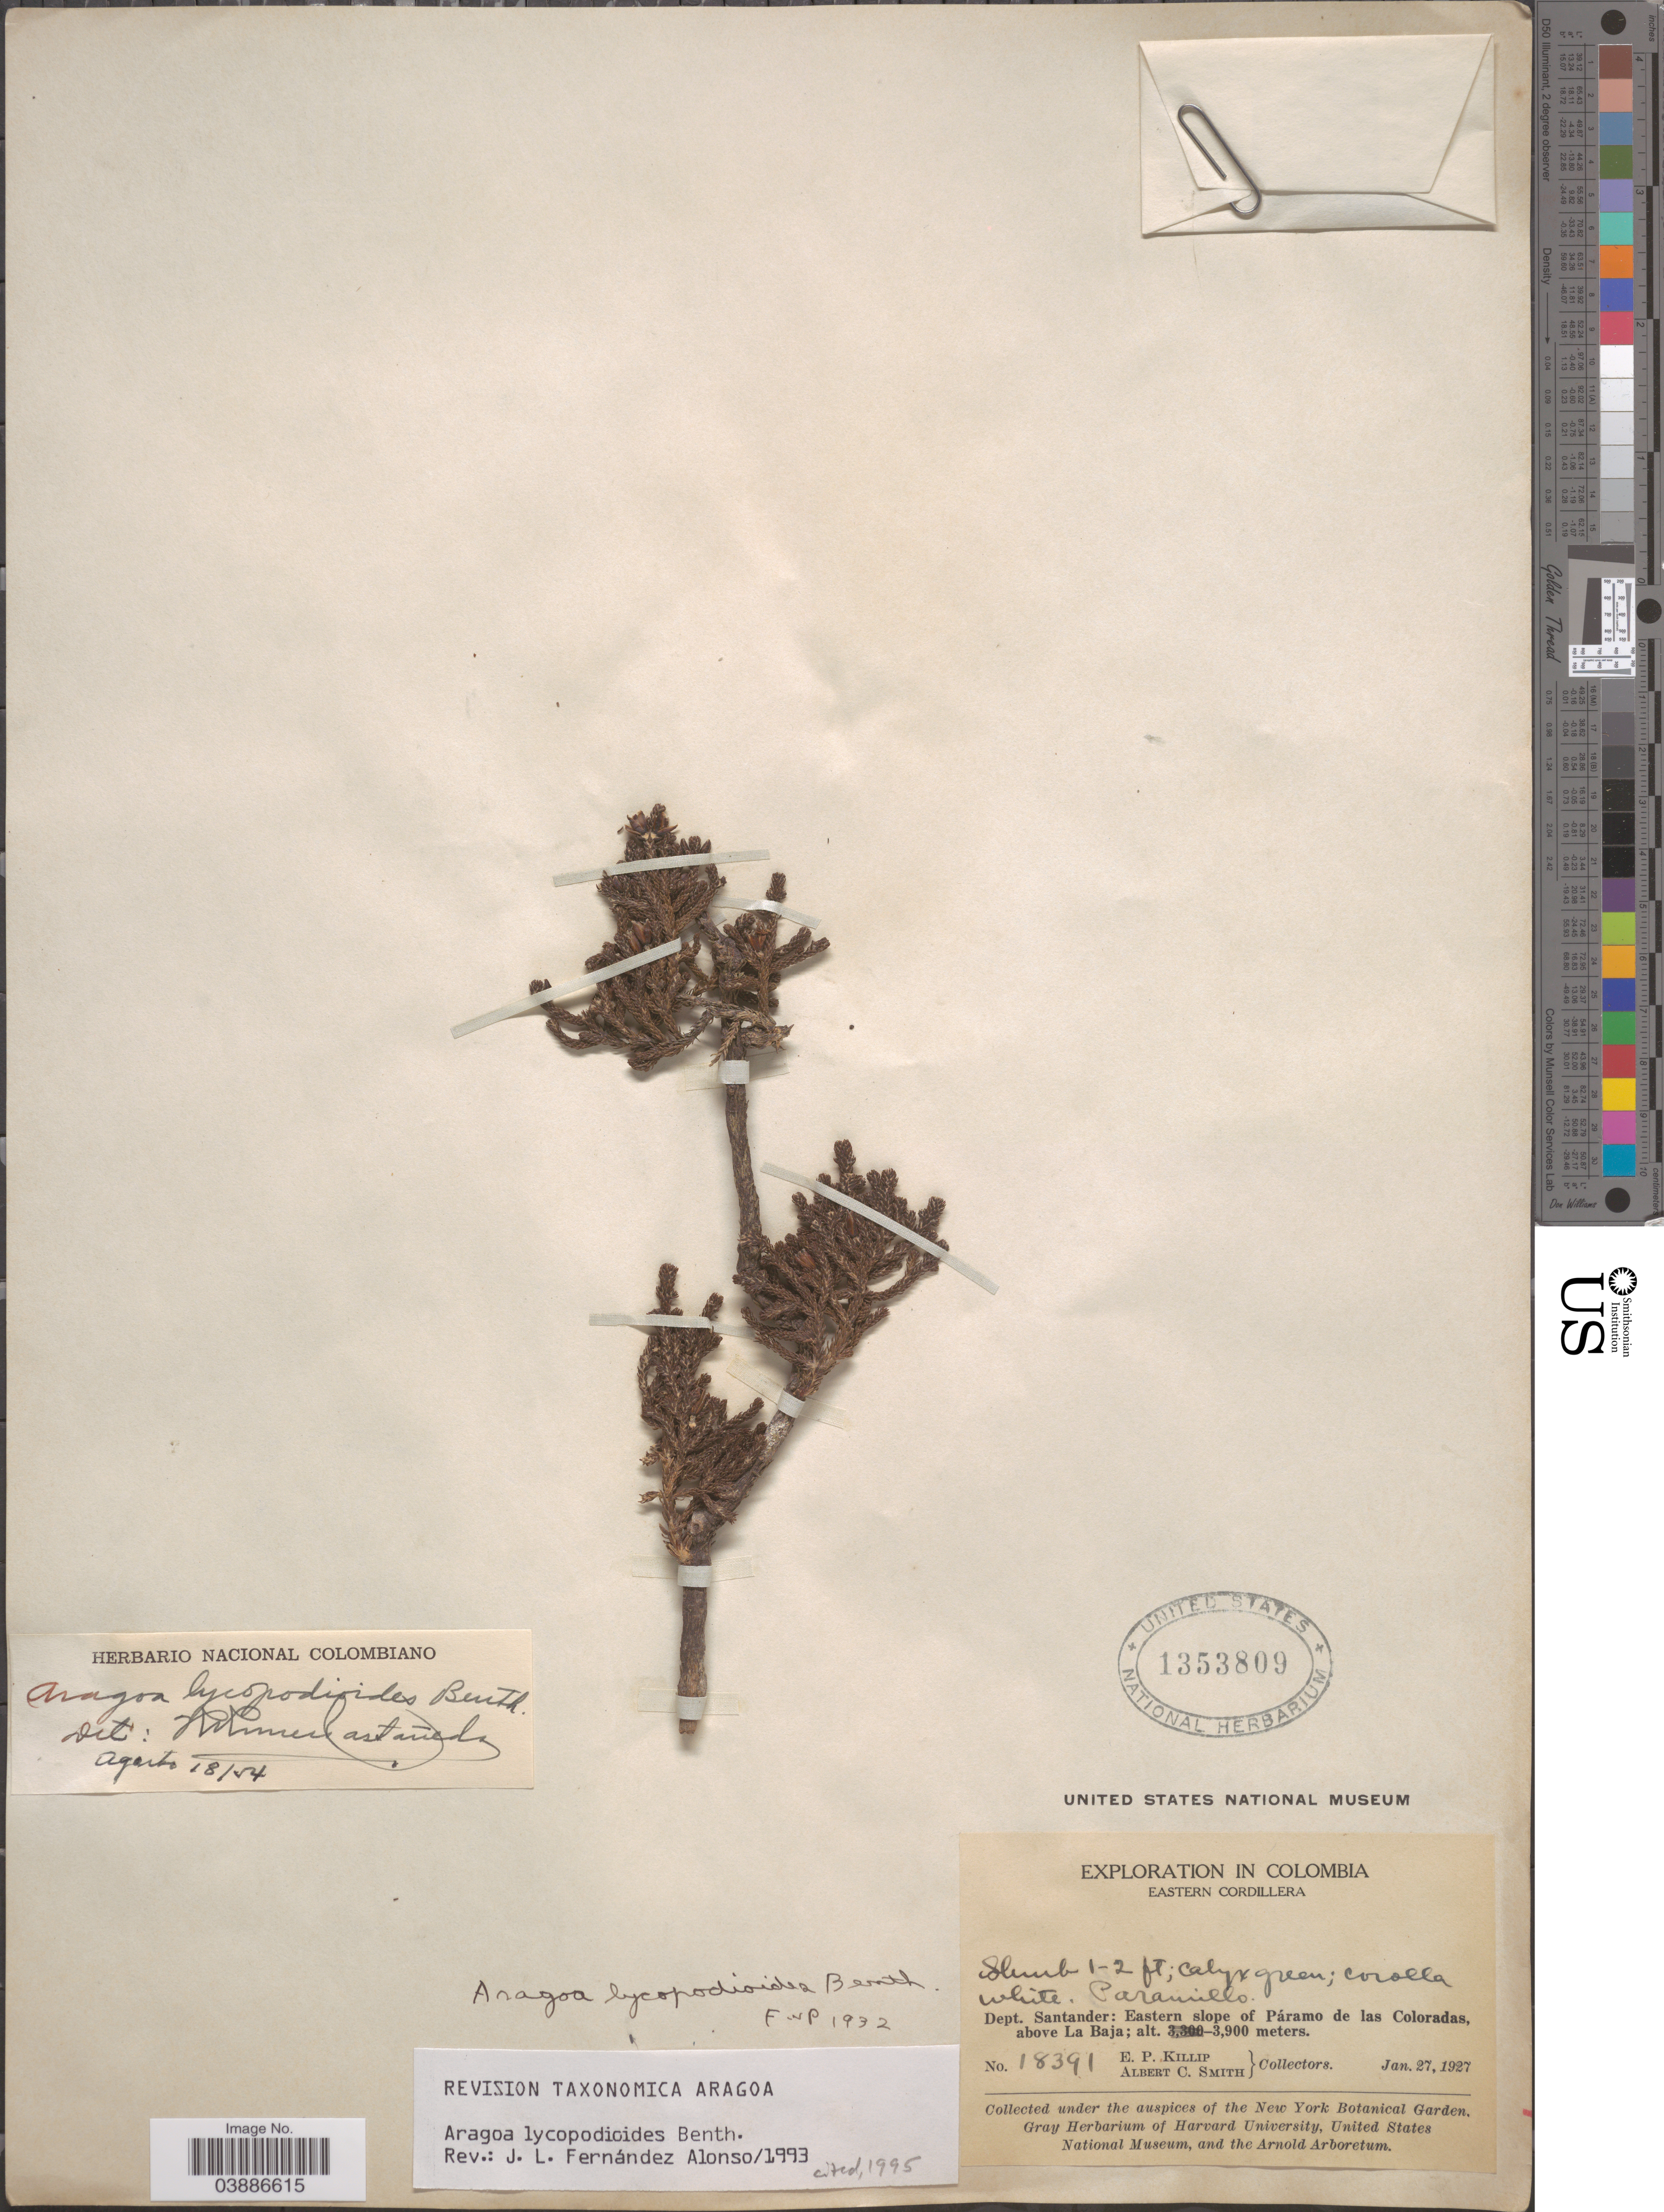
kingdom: Plantae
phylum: Tracheophyta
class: Magnoliopsida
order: Lamiales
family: Plantaginaceae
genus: Aragoa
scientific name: Aragoa lycopodioides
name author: Benth. ex Oliv.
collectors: E. P. Killip & A. C. Smith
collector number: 18391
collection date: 1927-01-27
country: Colombia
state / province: Santander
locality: Eastern Cordillera. Dept. Santander: Eastern slope of Páramo de las Coloradas, above La Baja.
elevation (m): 3900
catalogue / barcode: US 1353809